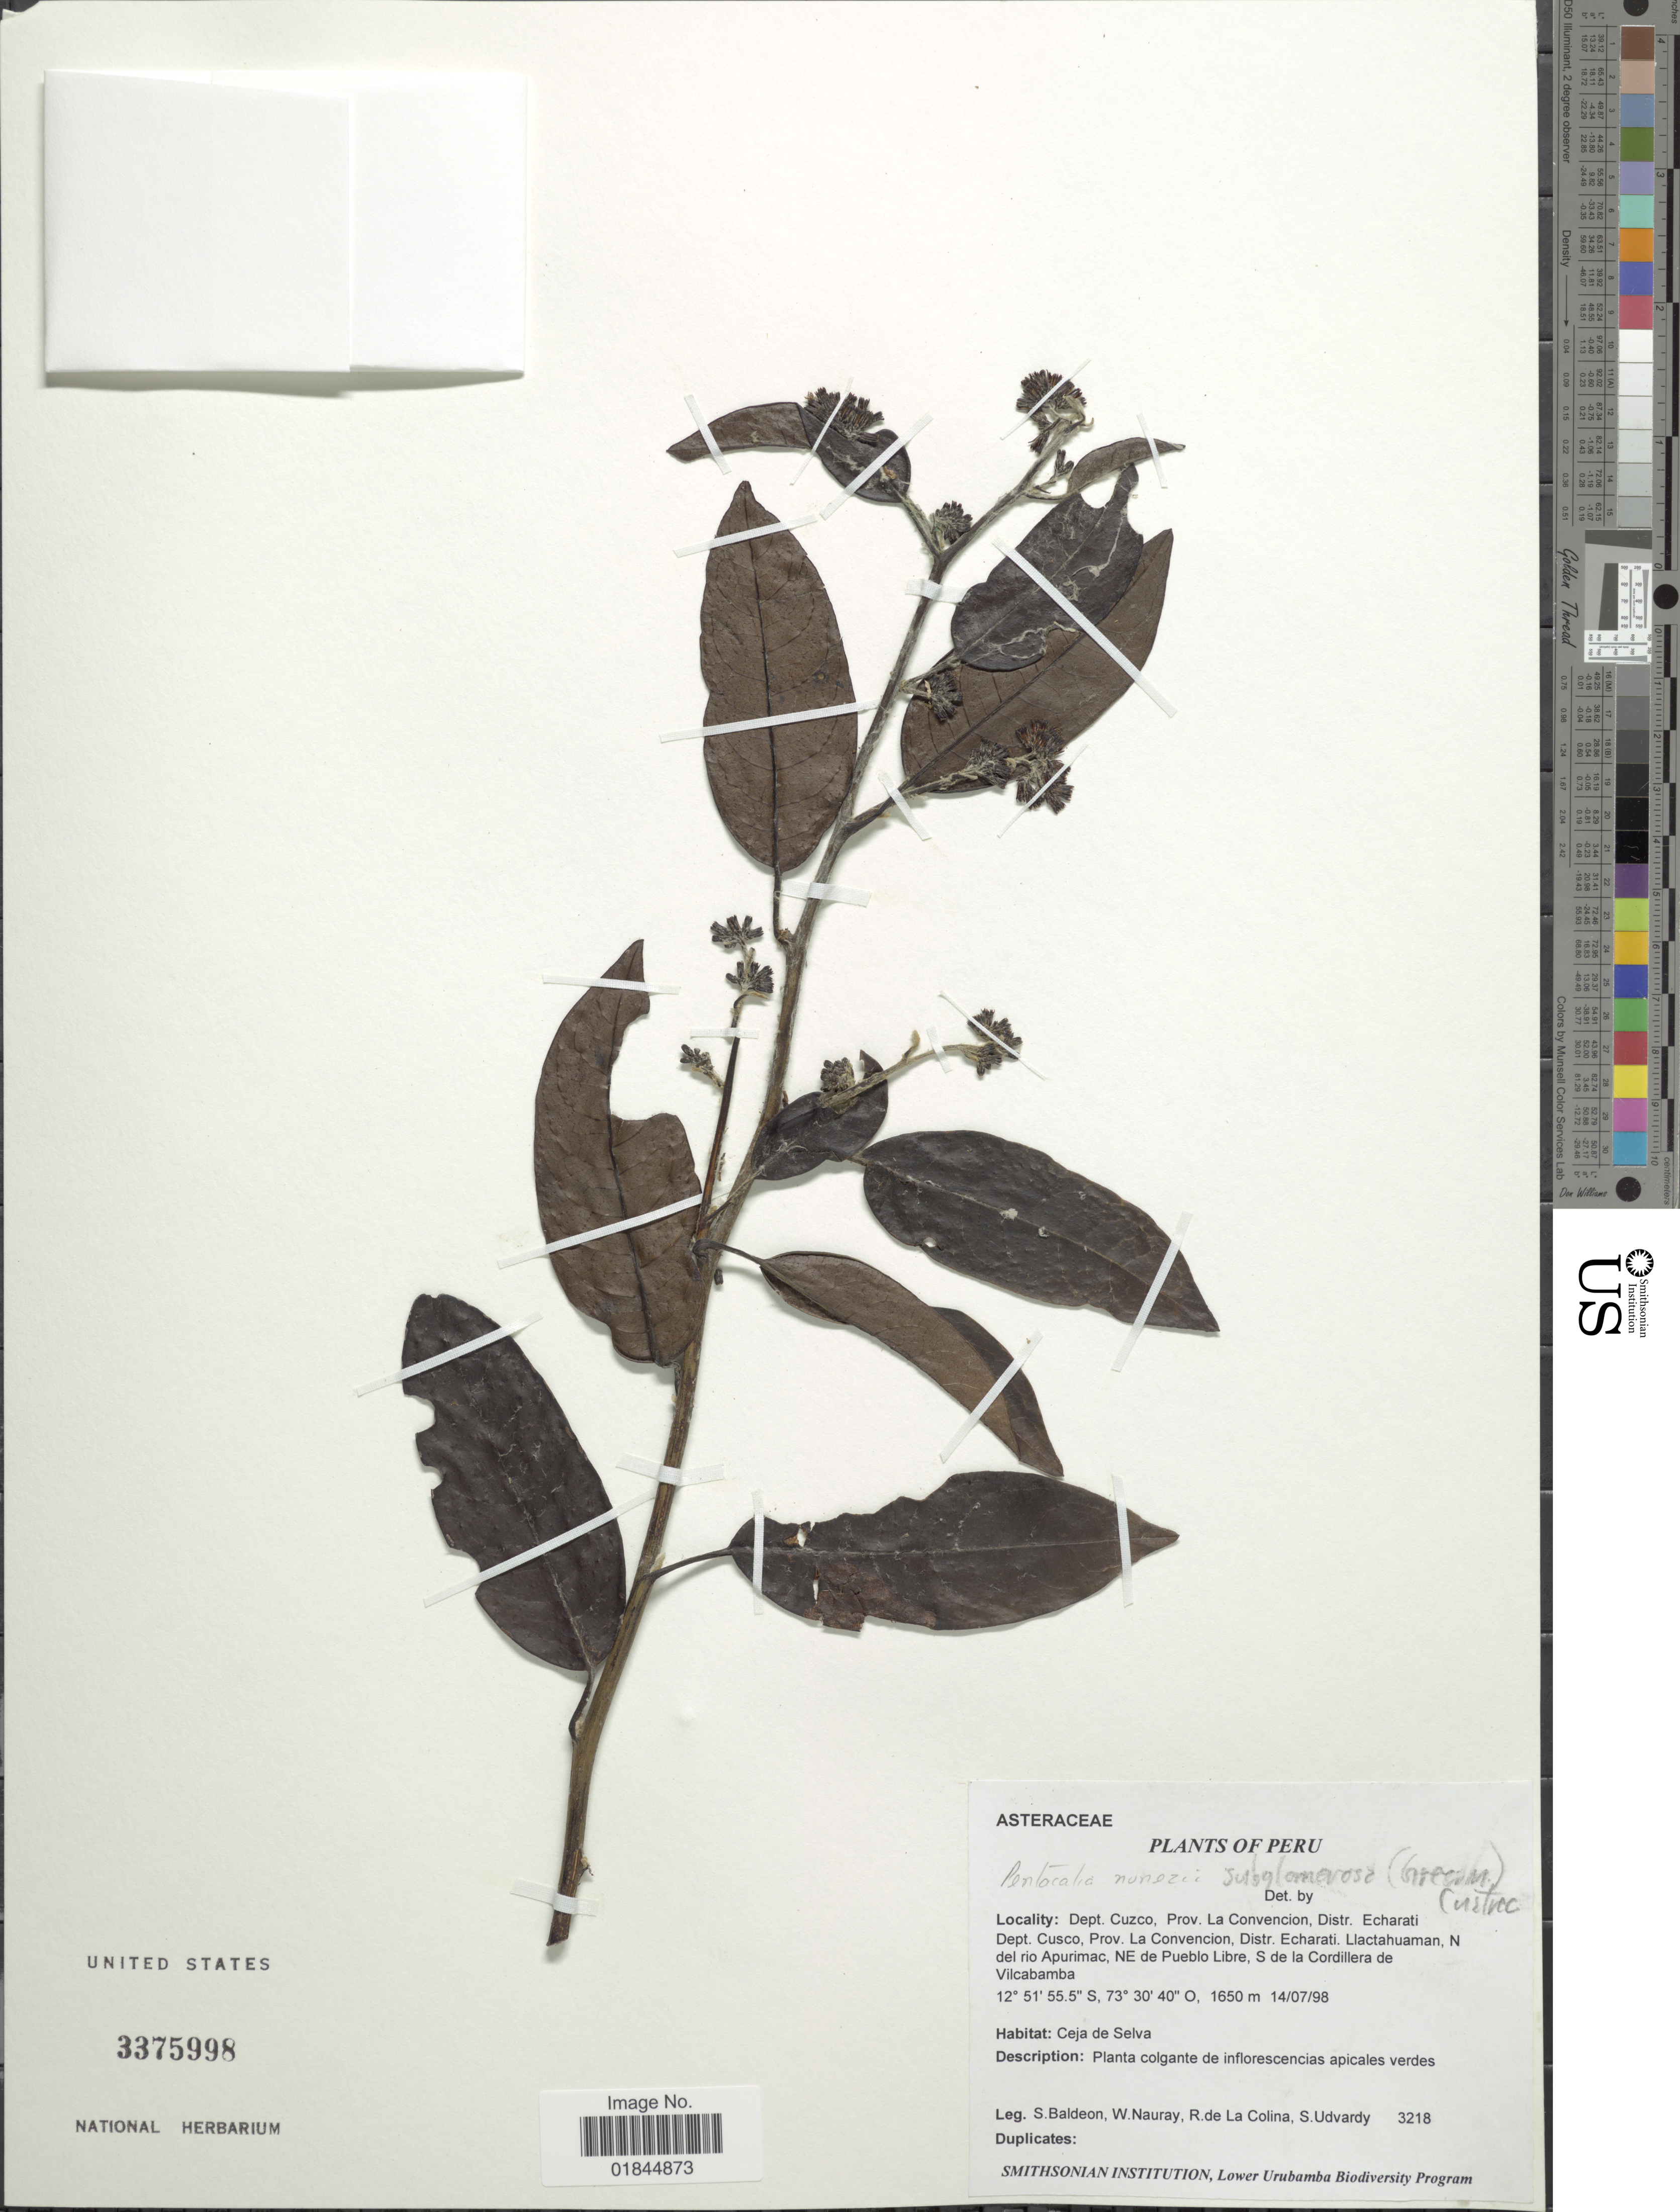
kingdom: Plantae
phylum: Tracheophyta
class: Magnoliopsida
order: Asterales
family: Asteraceae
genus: Pentacalia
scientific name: Pentacalia subglomerosa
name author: (Greenm.) Cuatrec.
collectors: S. Baldeon, W. Nauray, R. de La Colina & S. Udvardy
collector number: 3218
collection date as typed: Transcribed d/m/y: 14/7/98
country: Peru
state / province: Cusco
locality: Dept. Cuzco, Prov. La Convencion, Distr. Echarati. Llactahuaman, N del rio Apurimac, NE de Pueblo Libre, S de la Cordillera de Vilcabamba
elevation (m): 1650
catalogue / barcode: US 3375998